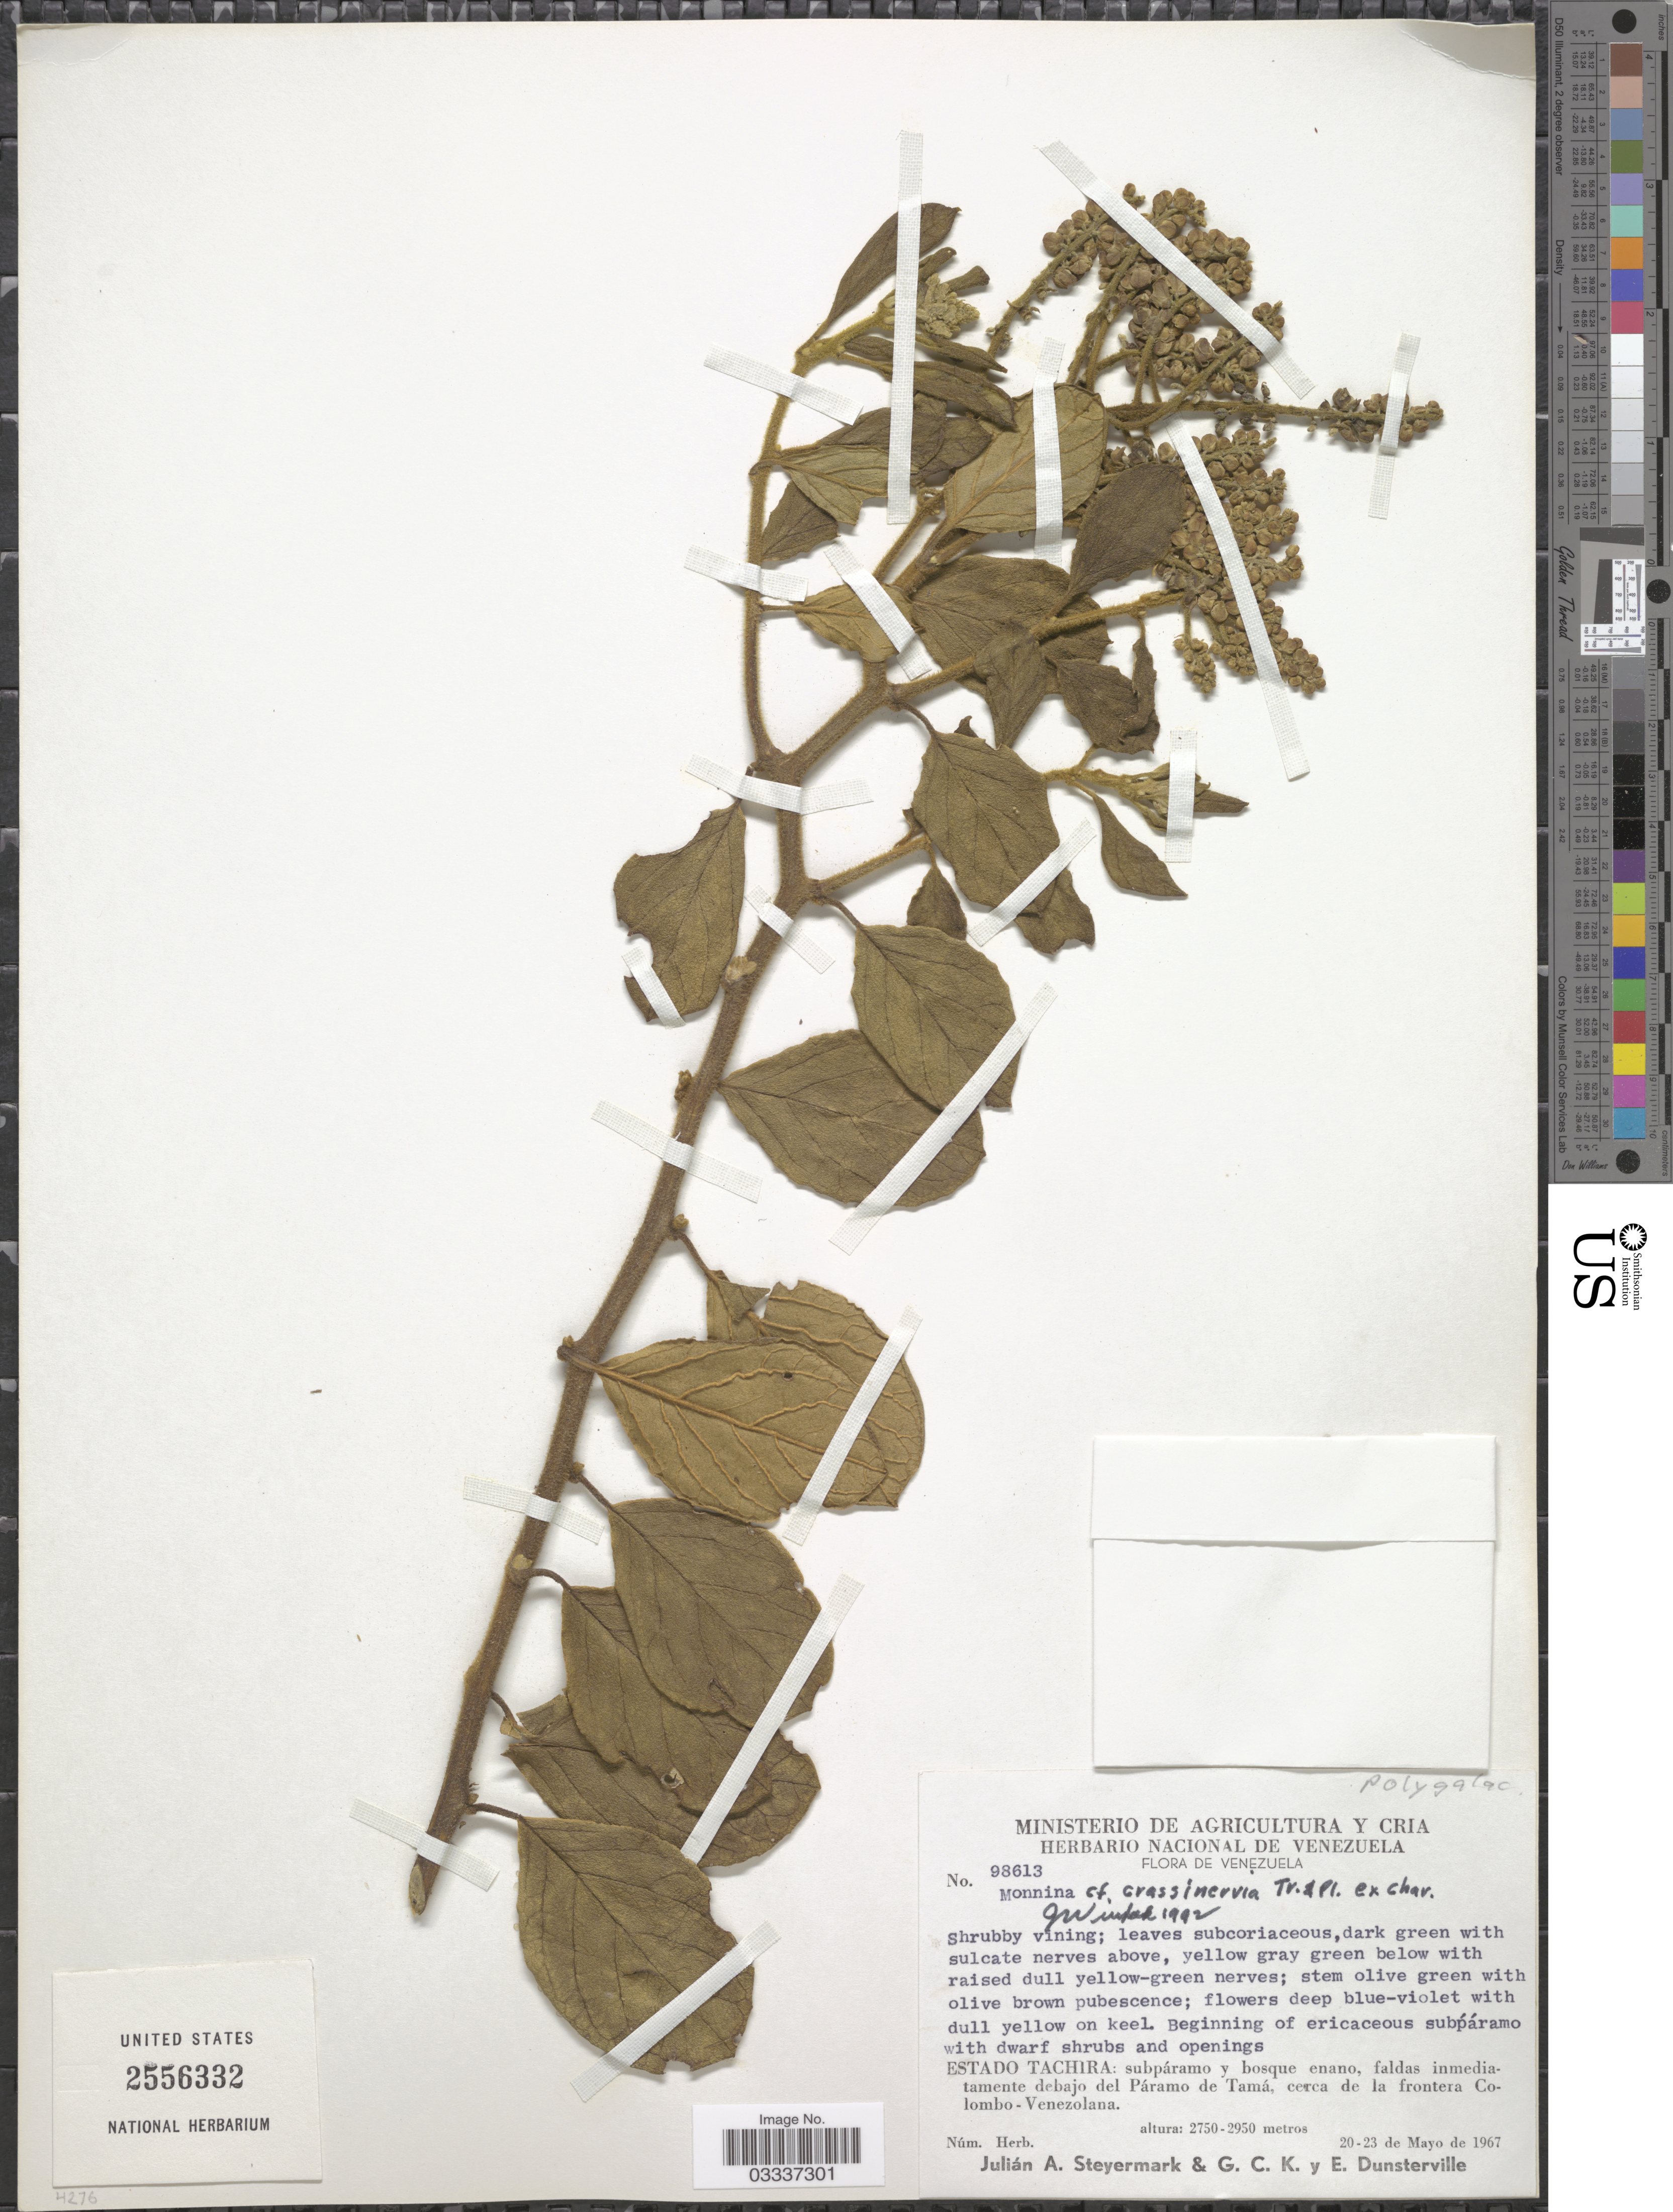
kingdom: Plantae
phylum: Tracheophyta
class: Magnoliopsida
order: Fabales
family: Polygalaceae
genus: Monnina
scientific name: Monnina crassinervia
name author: Triana & Planch.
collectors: J. Steyermark, G. C. K. Dunsterville & E. Dunsterville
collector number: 98613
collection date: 1967-05-20/1967-05-23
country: Venezuela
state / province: Tachira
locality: Subpáramo y bosque enano, faldas inmediatamente debajo del Páramo de Tamá, cerca de la frontera Colombo-Venezolana.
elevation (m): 2750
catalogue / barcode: US 2556332